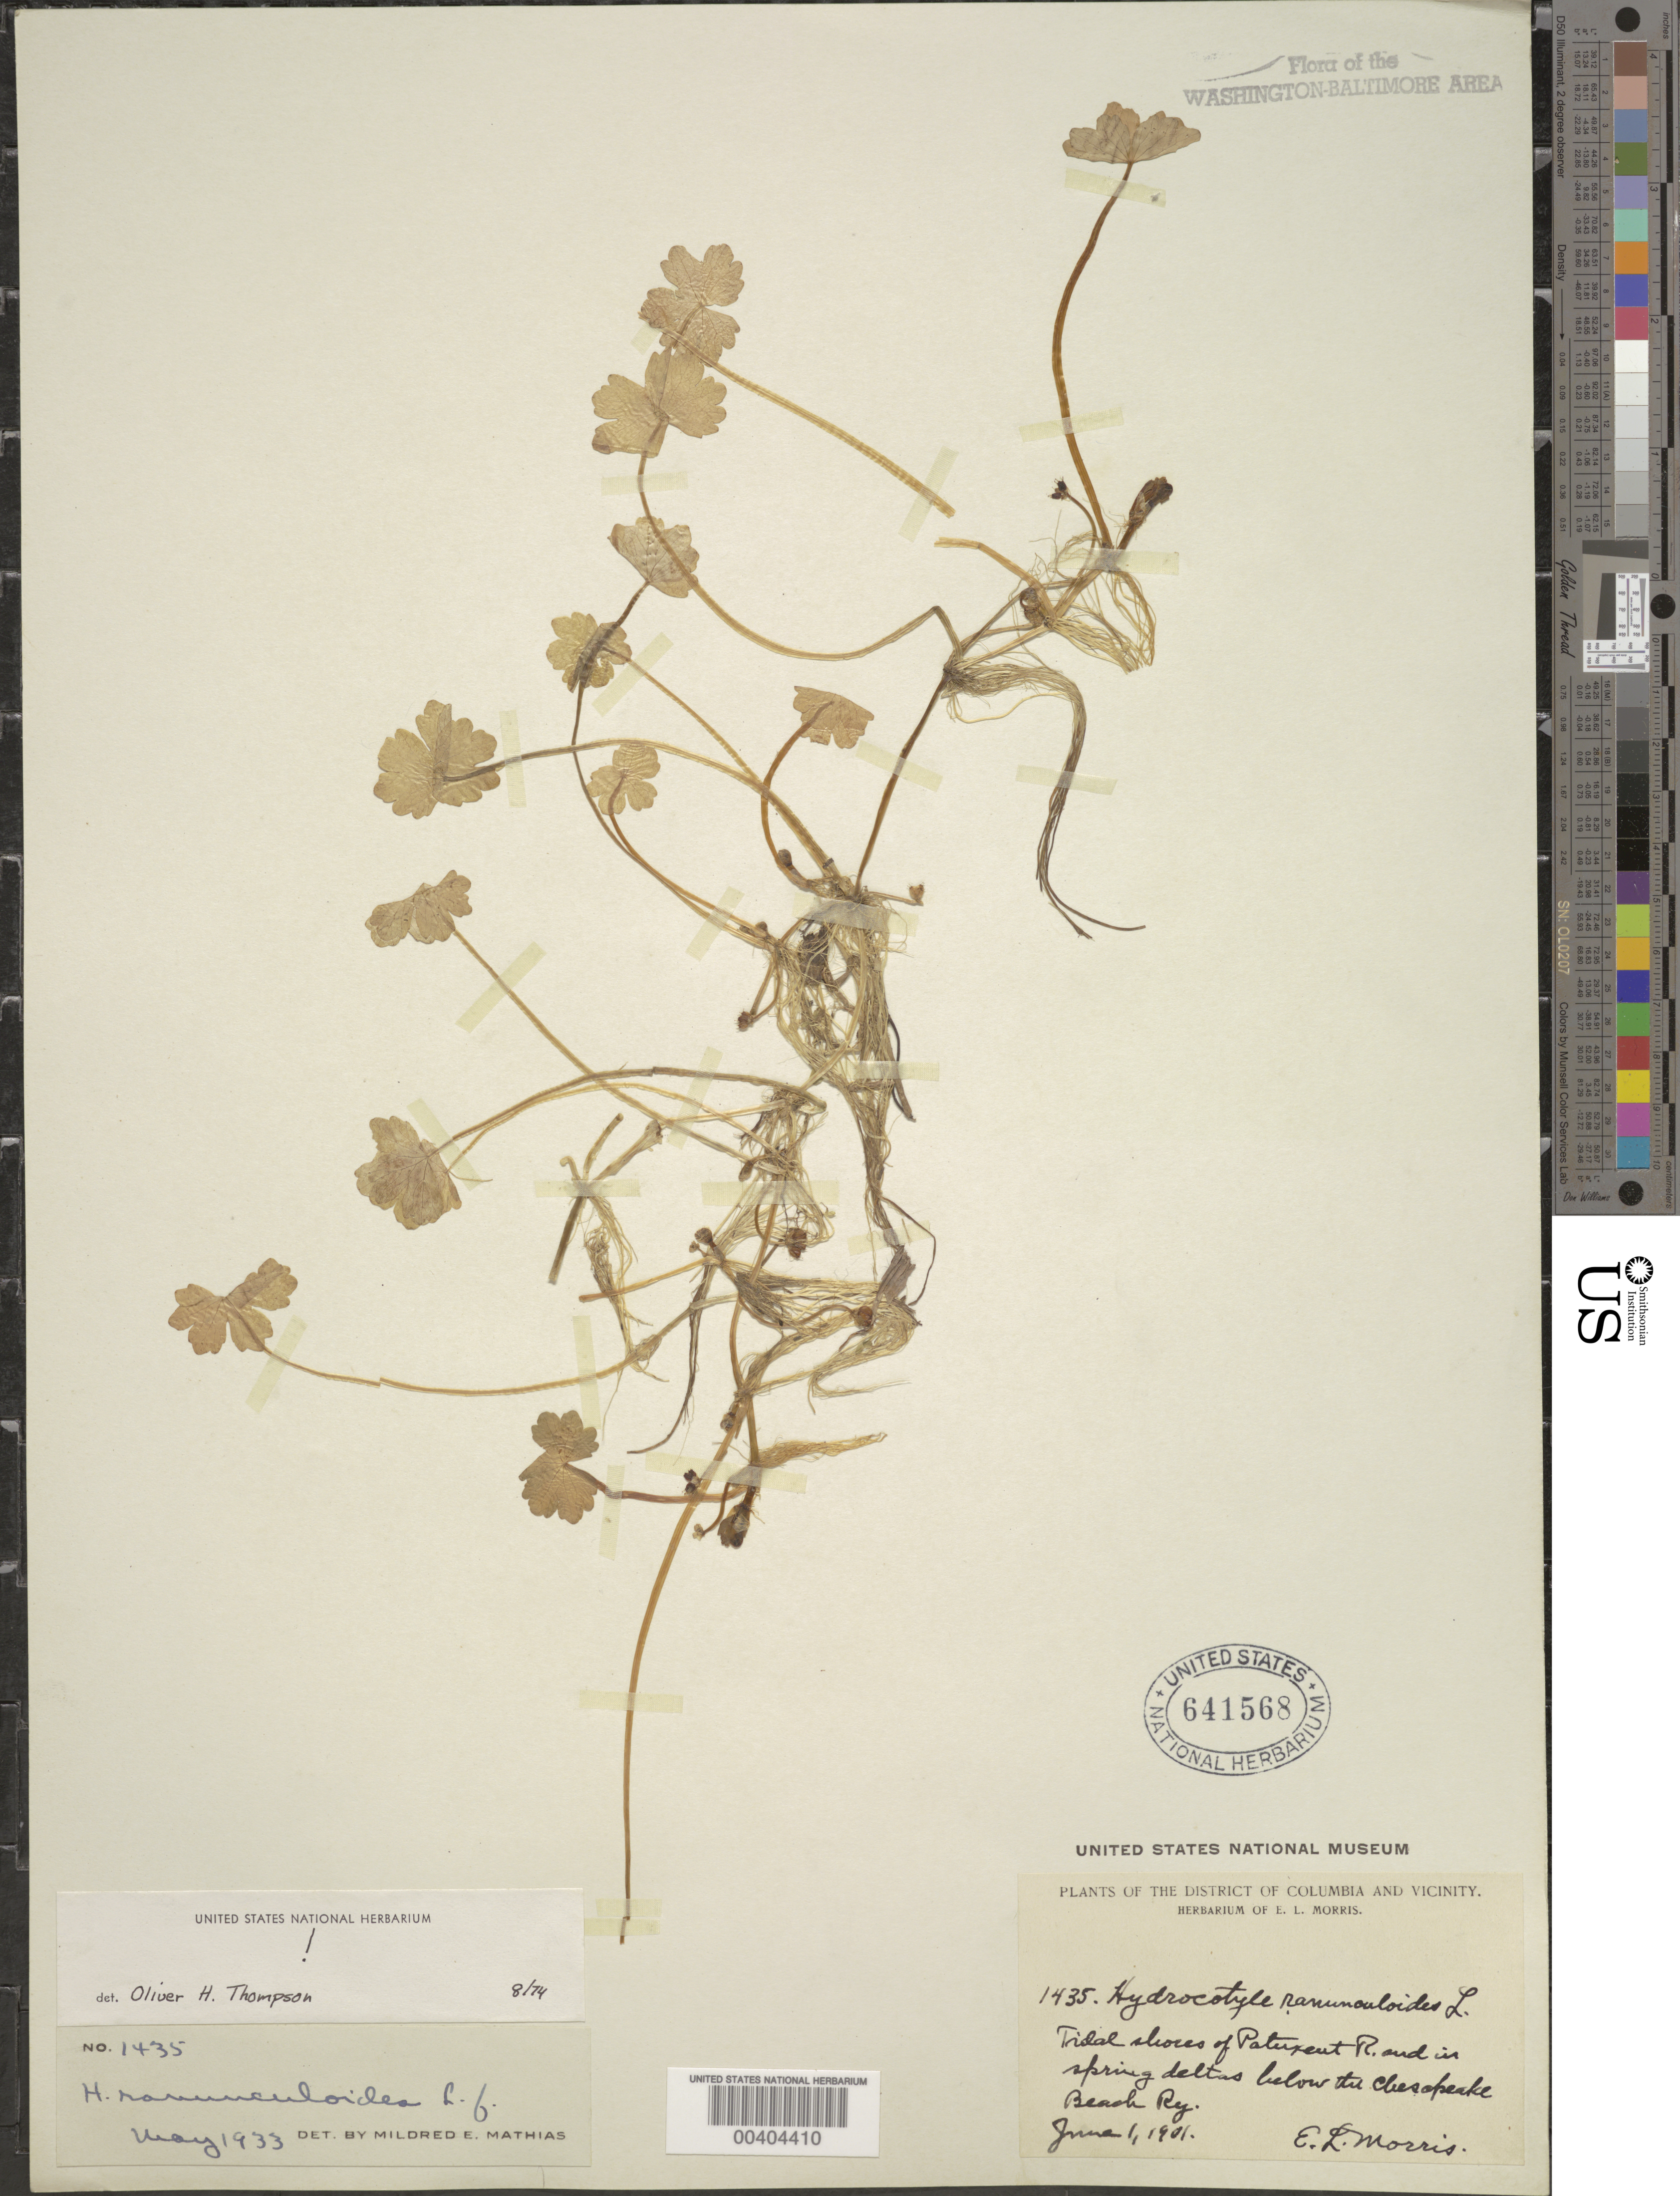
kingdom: Plantae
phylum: Tracheophyta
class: Magnoliopsida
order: Apiales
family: Araliaceae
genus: Hydrocotyle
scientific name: Hydrocotyle ranunculoides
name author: L. f.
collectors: E. L. Morris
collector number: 1435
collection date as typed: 01 Jun 1901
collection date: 1901-06-01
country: United States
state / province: Maryland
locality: Patuxent River, and in spring deltas below the Chesapeake Beach Railroad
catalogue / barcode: US 641568